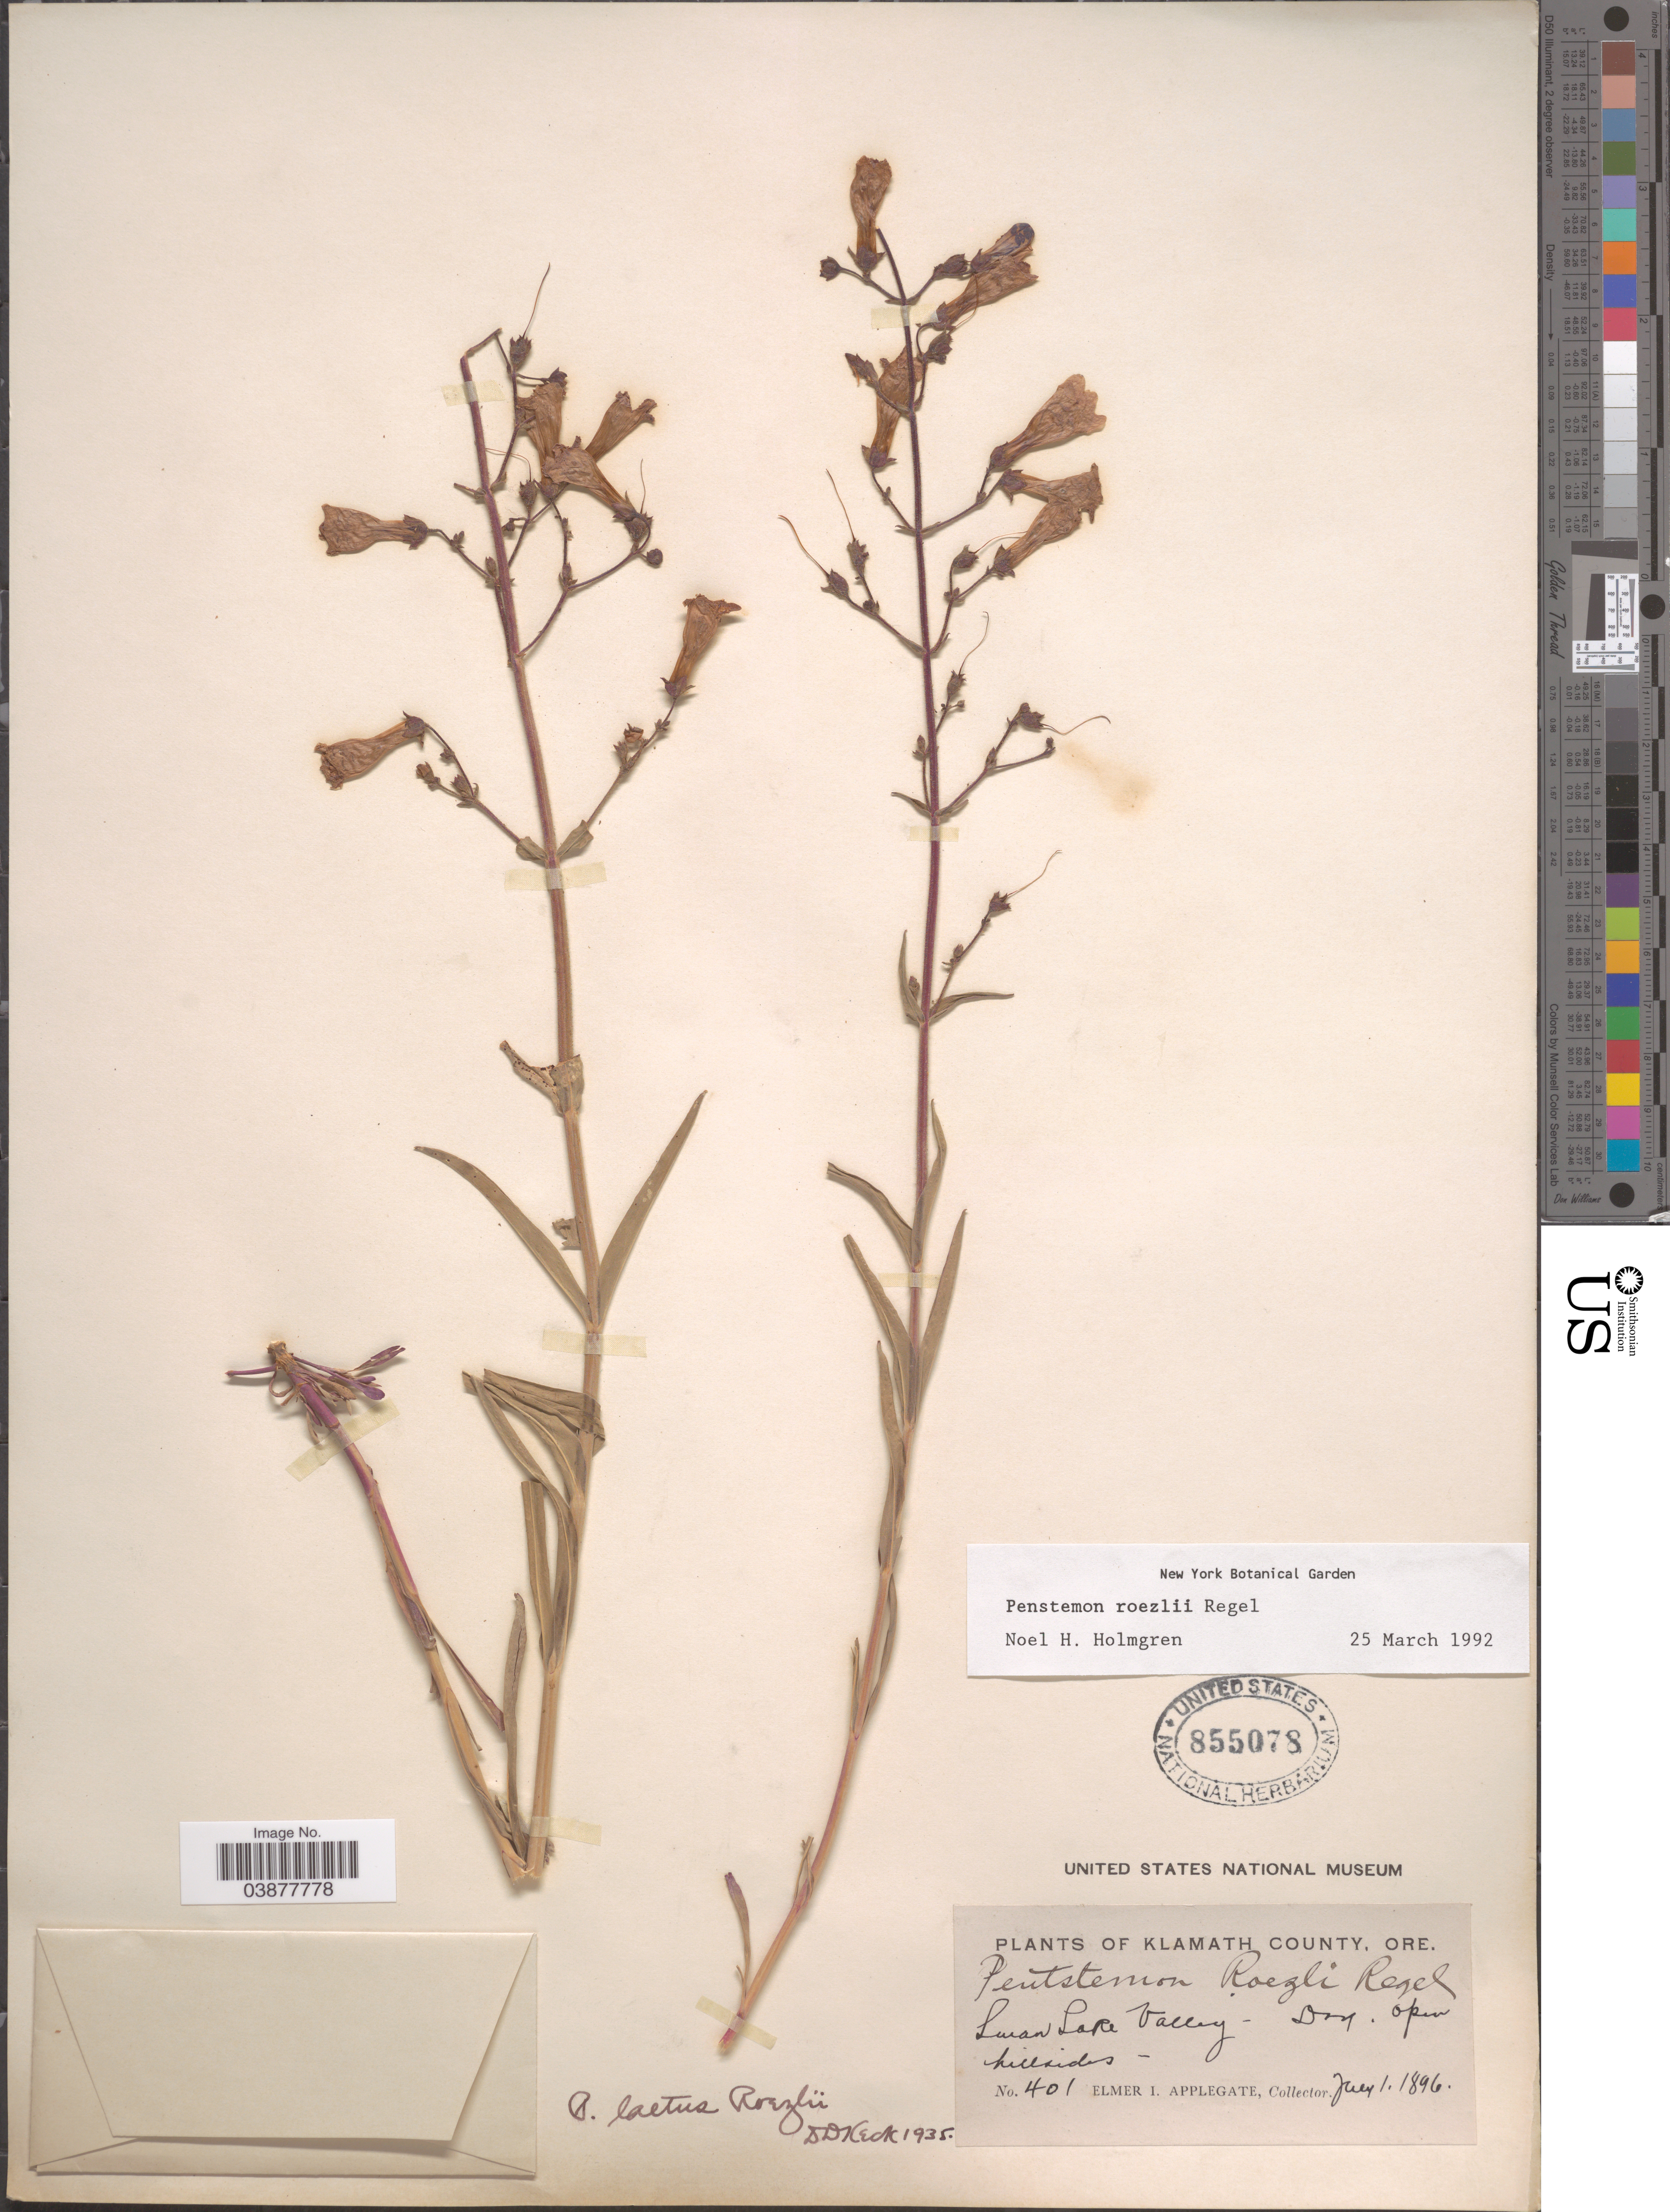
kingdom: Plantae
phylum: Tracheophyta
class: Magnoliopsida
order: Lamiales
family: Plantaginaceae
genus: Penstemon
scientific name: Penstemon roezlii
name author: Regel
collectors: E. I. Applegate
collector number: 401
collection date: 1896-07-01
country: United States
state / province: Oregon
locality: Klamath County. Swan Lake Valley.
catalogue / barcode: US 855078